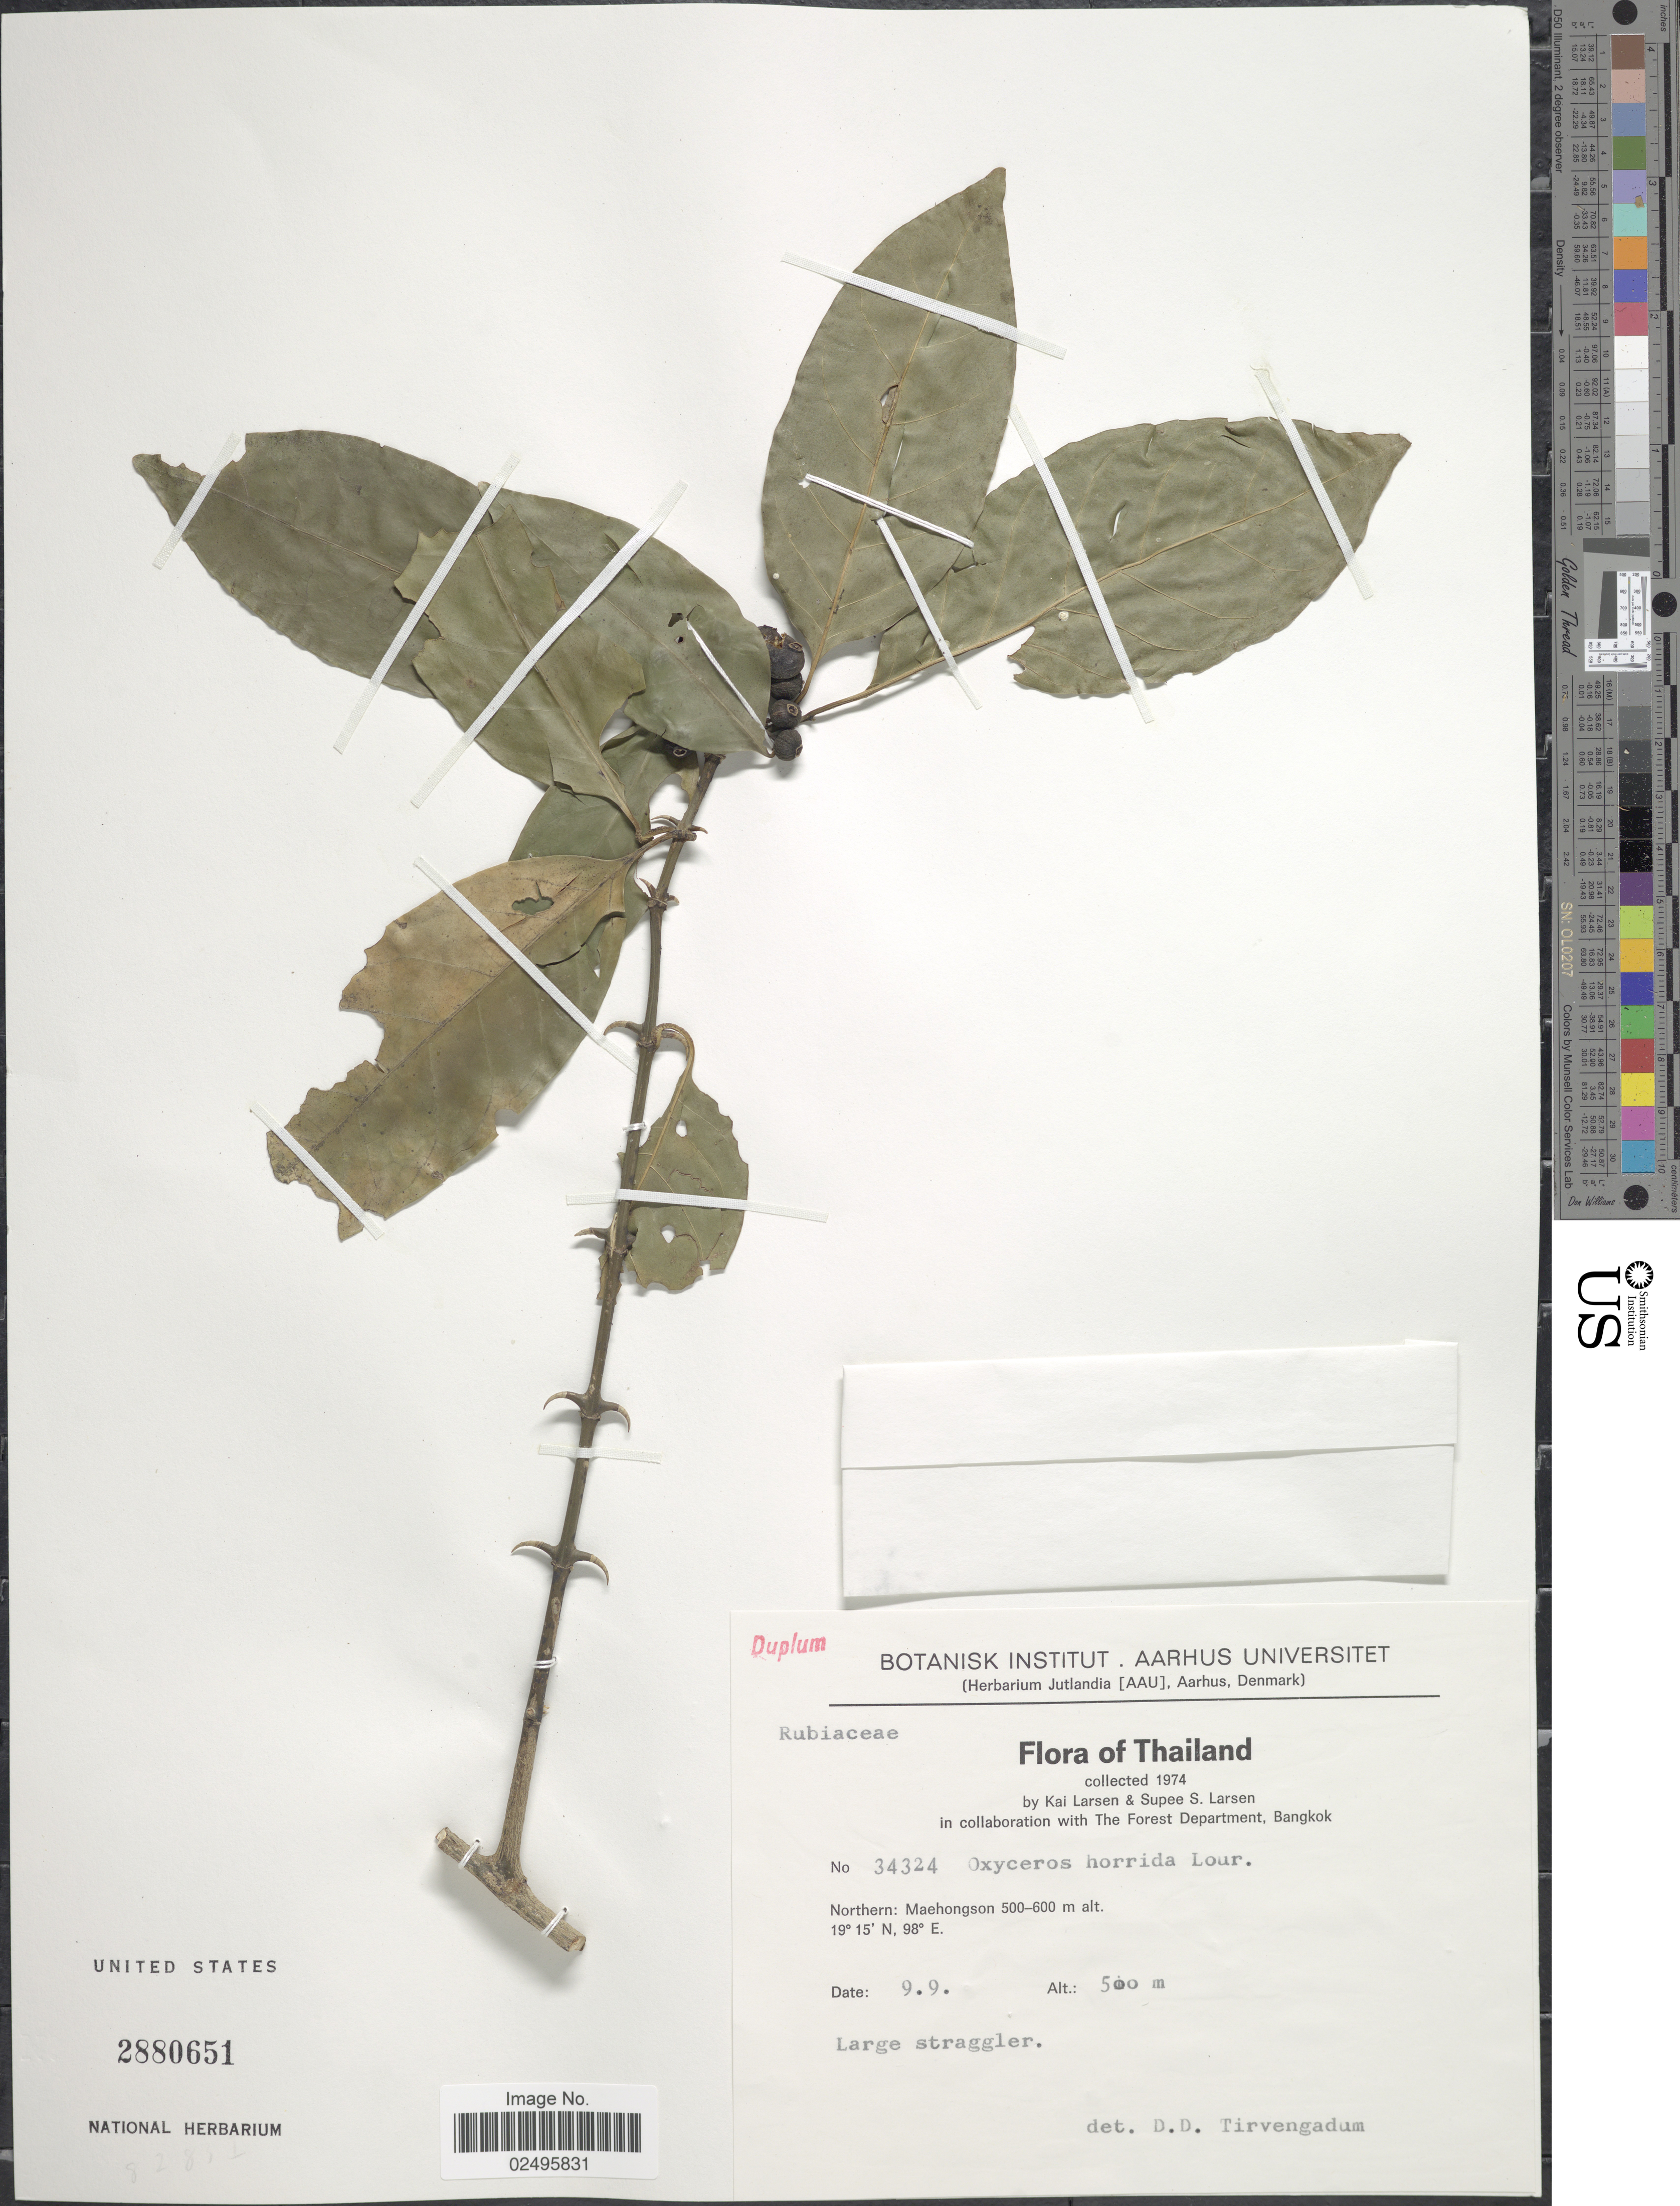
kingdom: Plantae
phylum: Tracheophyta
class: Magnoliopsida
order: Gentianales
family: Rubiaceae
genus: Oxyceros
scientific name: Oxyceros horridus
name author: Lour.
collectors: K. Larsen & S. Larsen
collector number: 34324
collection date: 1974-09-09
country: Thailand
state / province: Mae Hong Son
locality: Northern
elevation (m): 500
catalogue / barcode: US 2880651